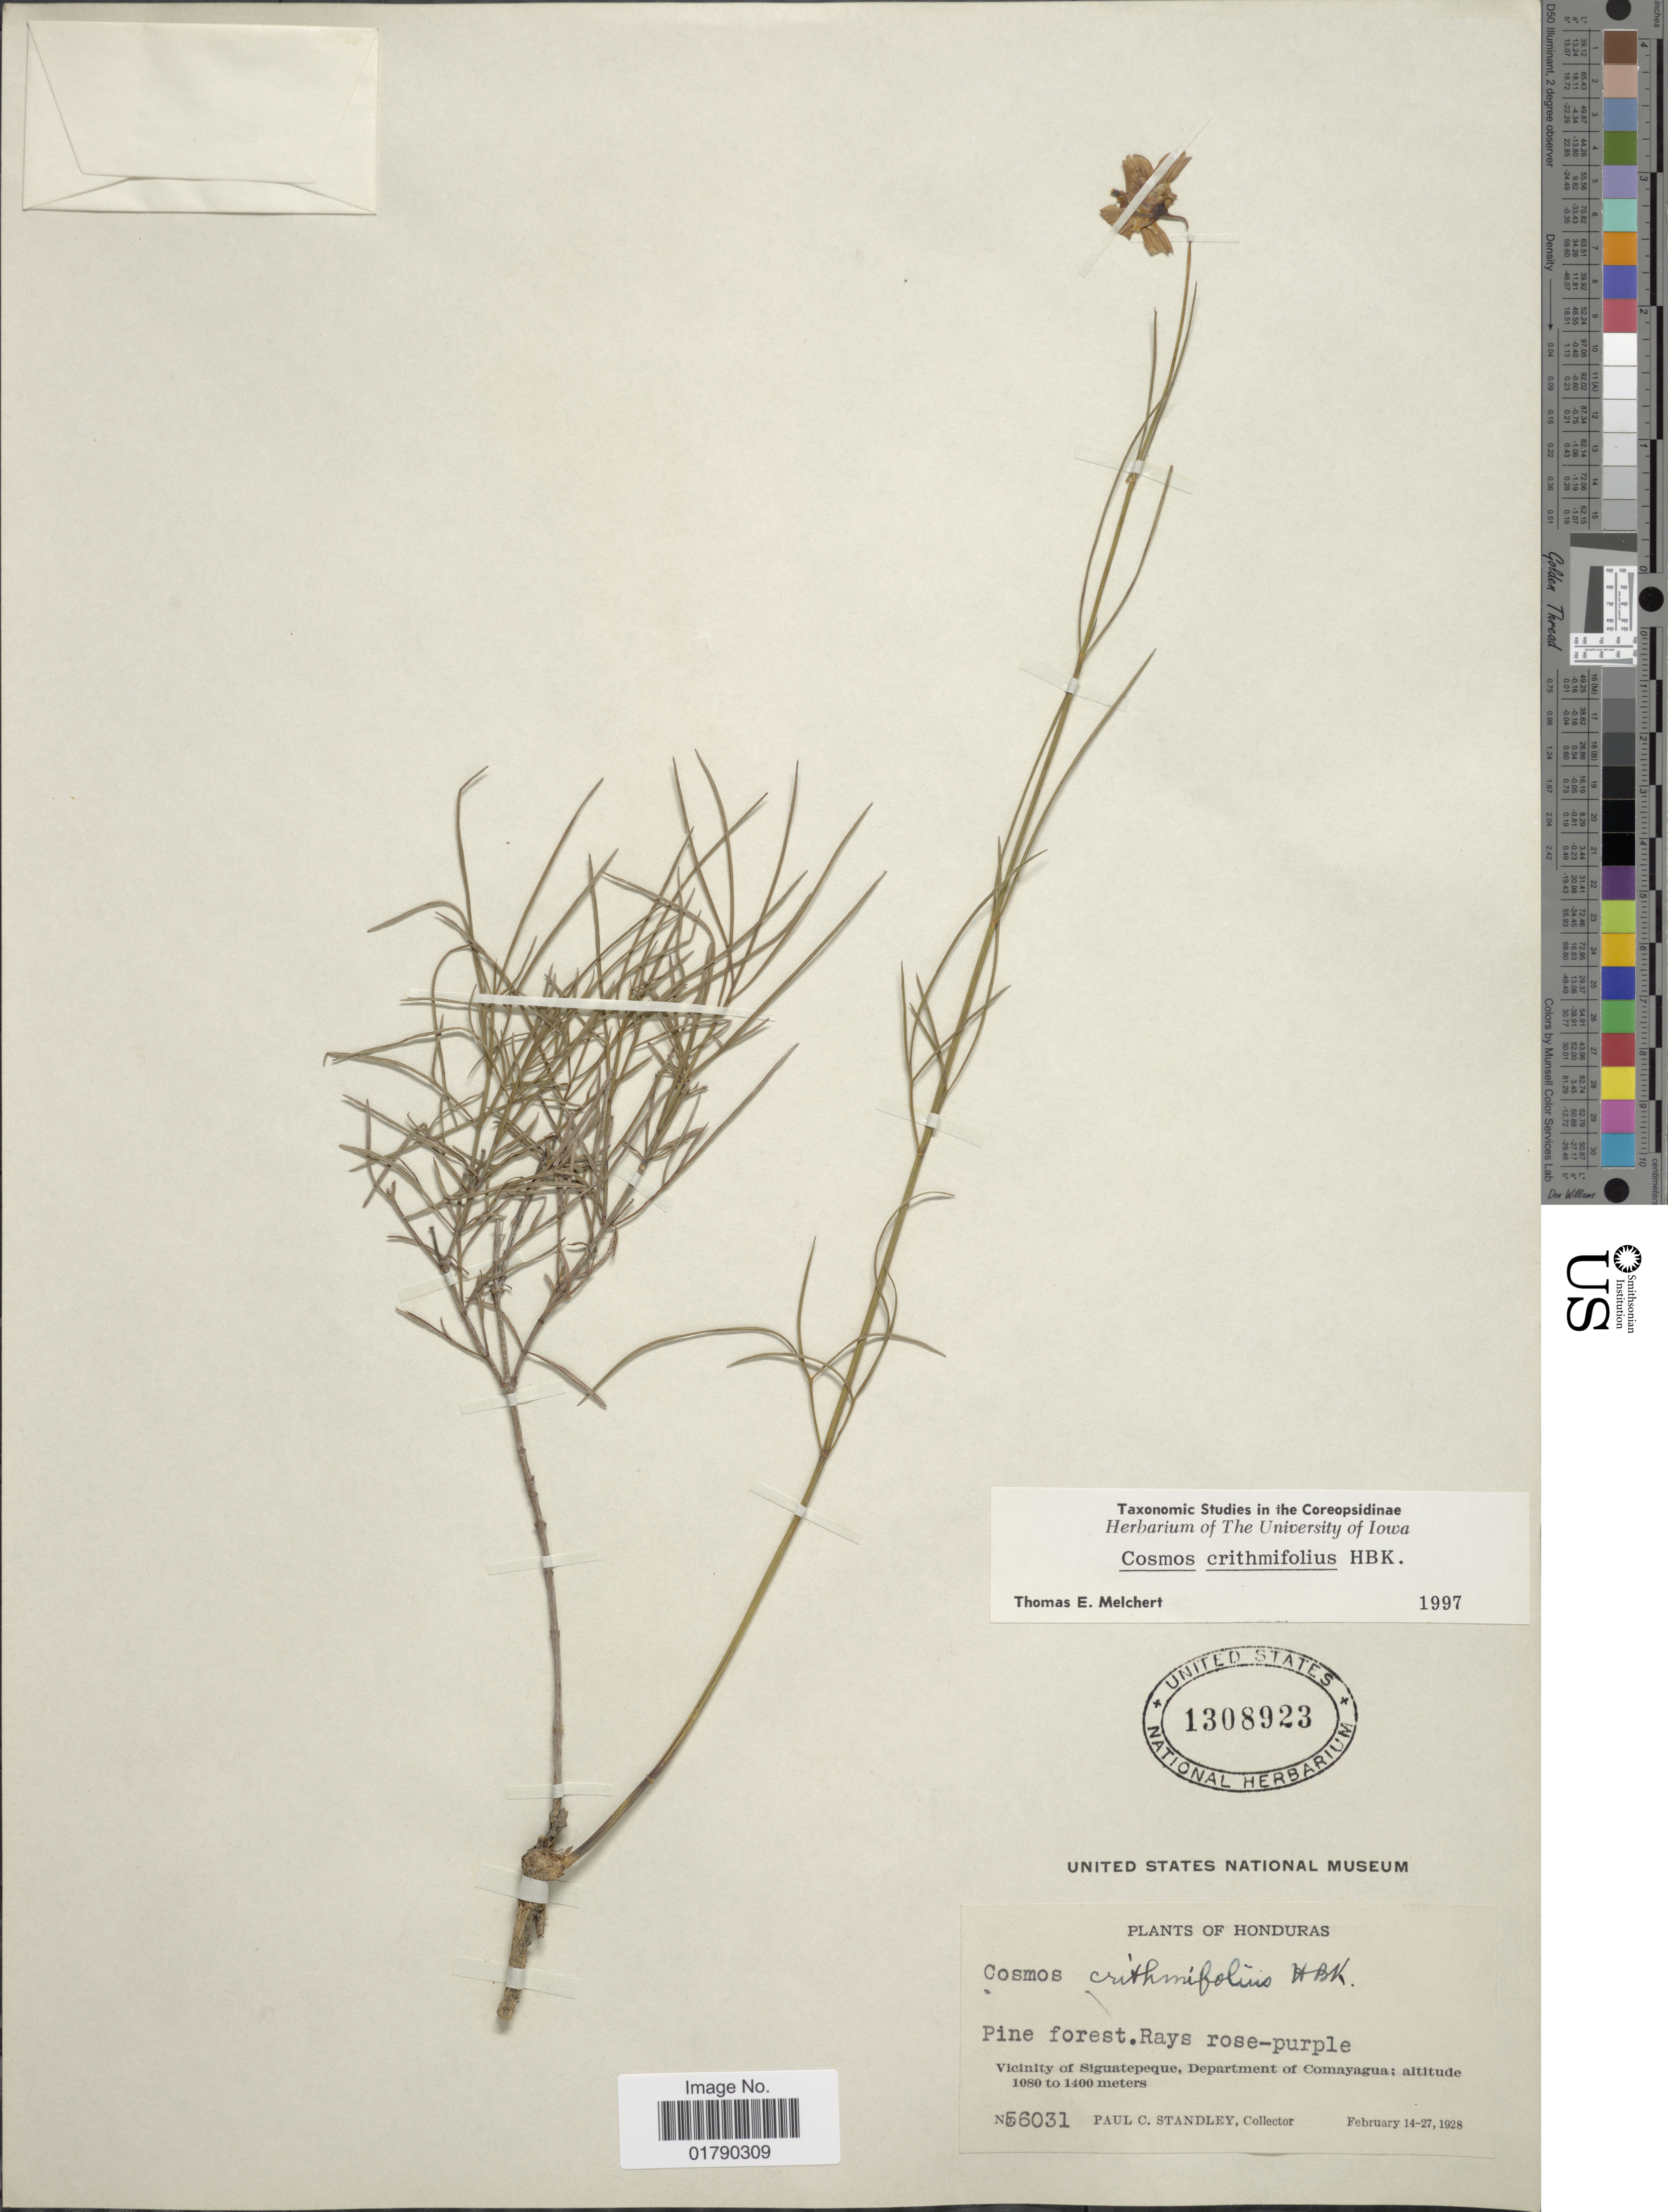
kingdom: Plantae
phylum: Tracheophyta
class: Magnoliopsida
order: Asterales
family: Asteraceae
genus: Cosmos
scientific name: Cosmos crithmifolius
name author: Kunth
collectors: P. C. Standley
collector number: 56031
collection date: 1928-02-14/1928-02-27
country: Honduras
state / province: Comayagua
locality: Vicinity of Siguatepeque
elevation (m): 1080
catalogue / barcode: US 1308923